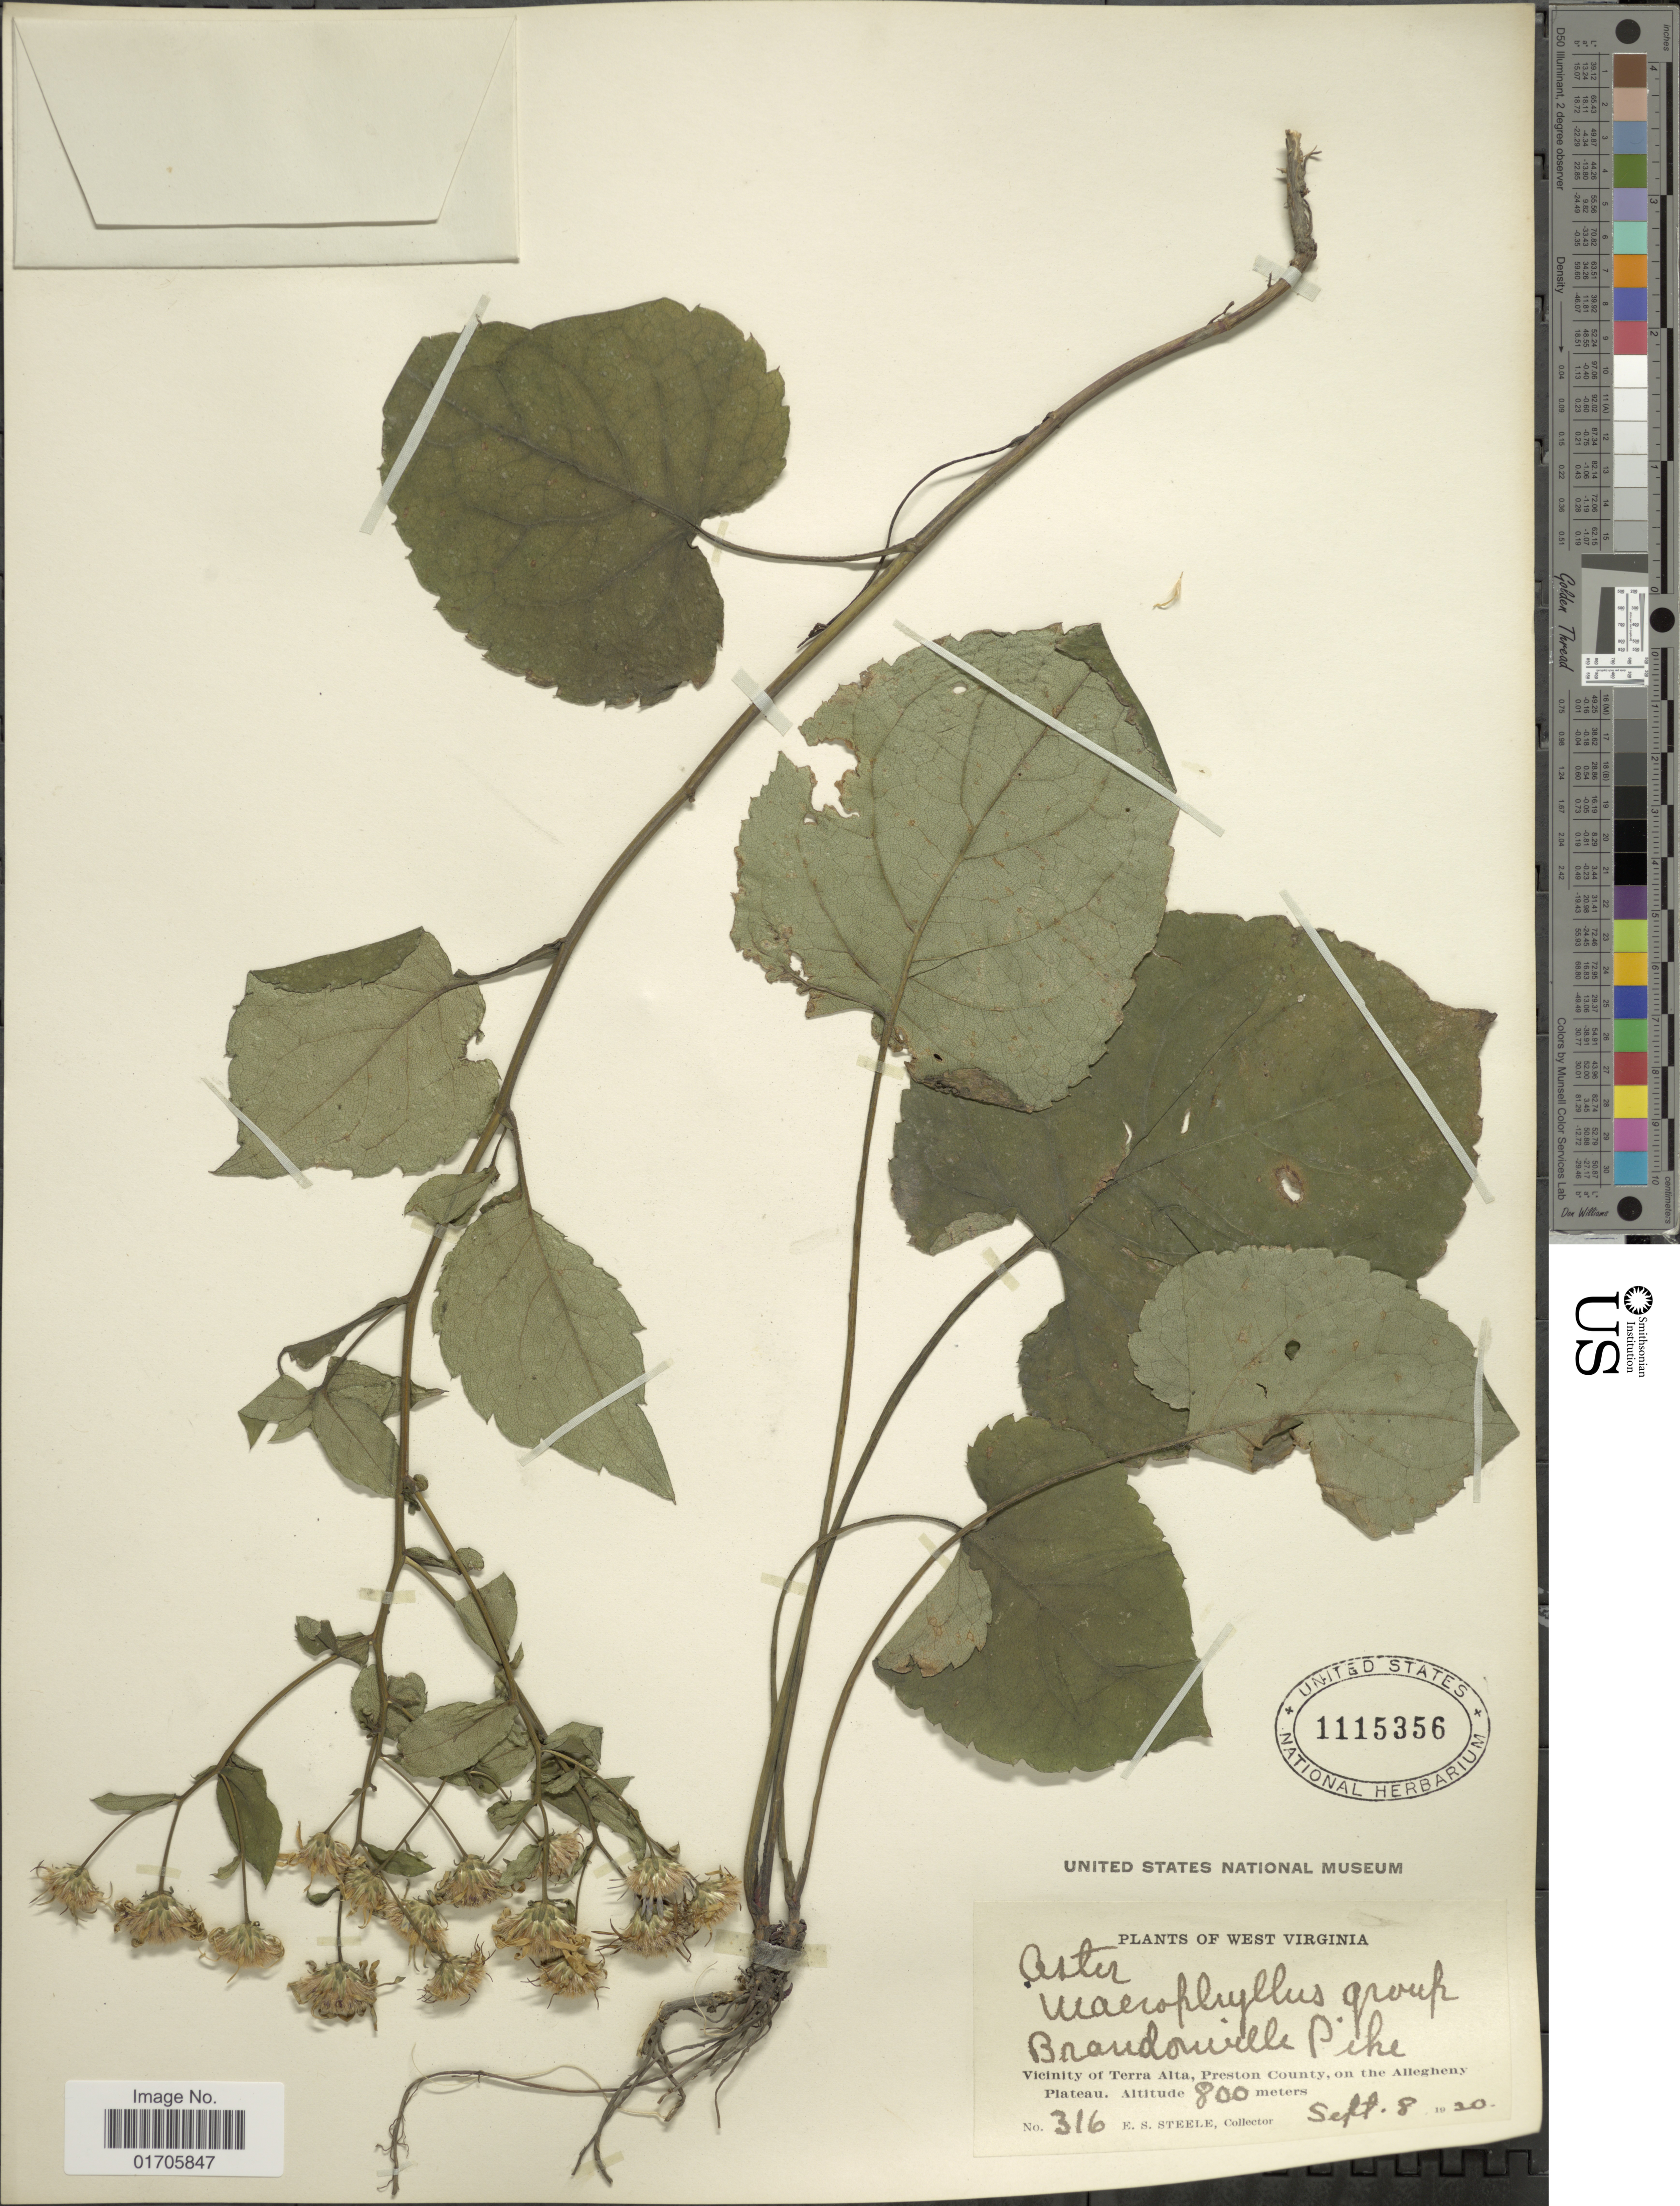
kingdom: Plantae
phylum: Tracheophyta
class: Magnoliopsida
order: Asterales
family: Asteraceae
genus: Eurybia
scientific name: Eurybia macrophylla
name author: (L.) Cass.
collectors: E. Steele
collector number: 316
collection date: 1920-09-08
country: United States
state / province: West Virginia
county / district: Preston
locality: West Virginia. Brandonville Pike. Vicinityof Terra Alta, Preston County, on the Allegheny Plateau.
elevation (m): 800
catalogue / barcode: US 1115356